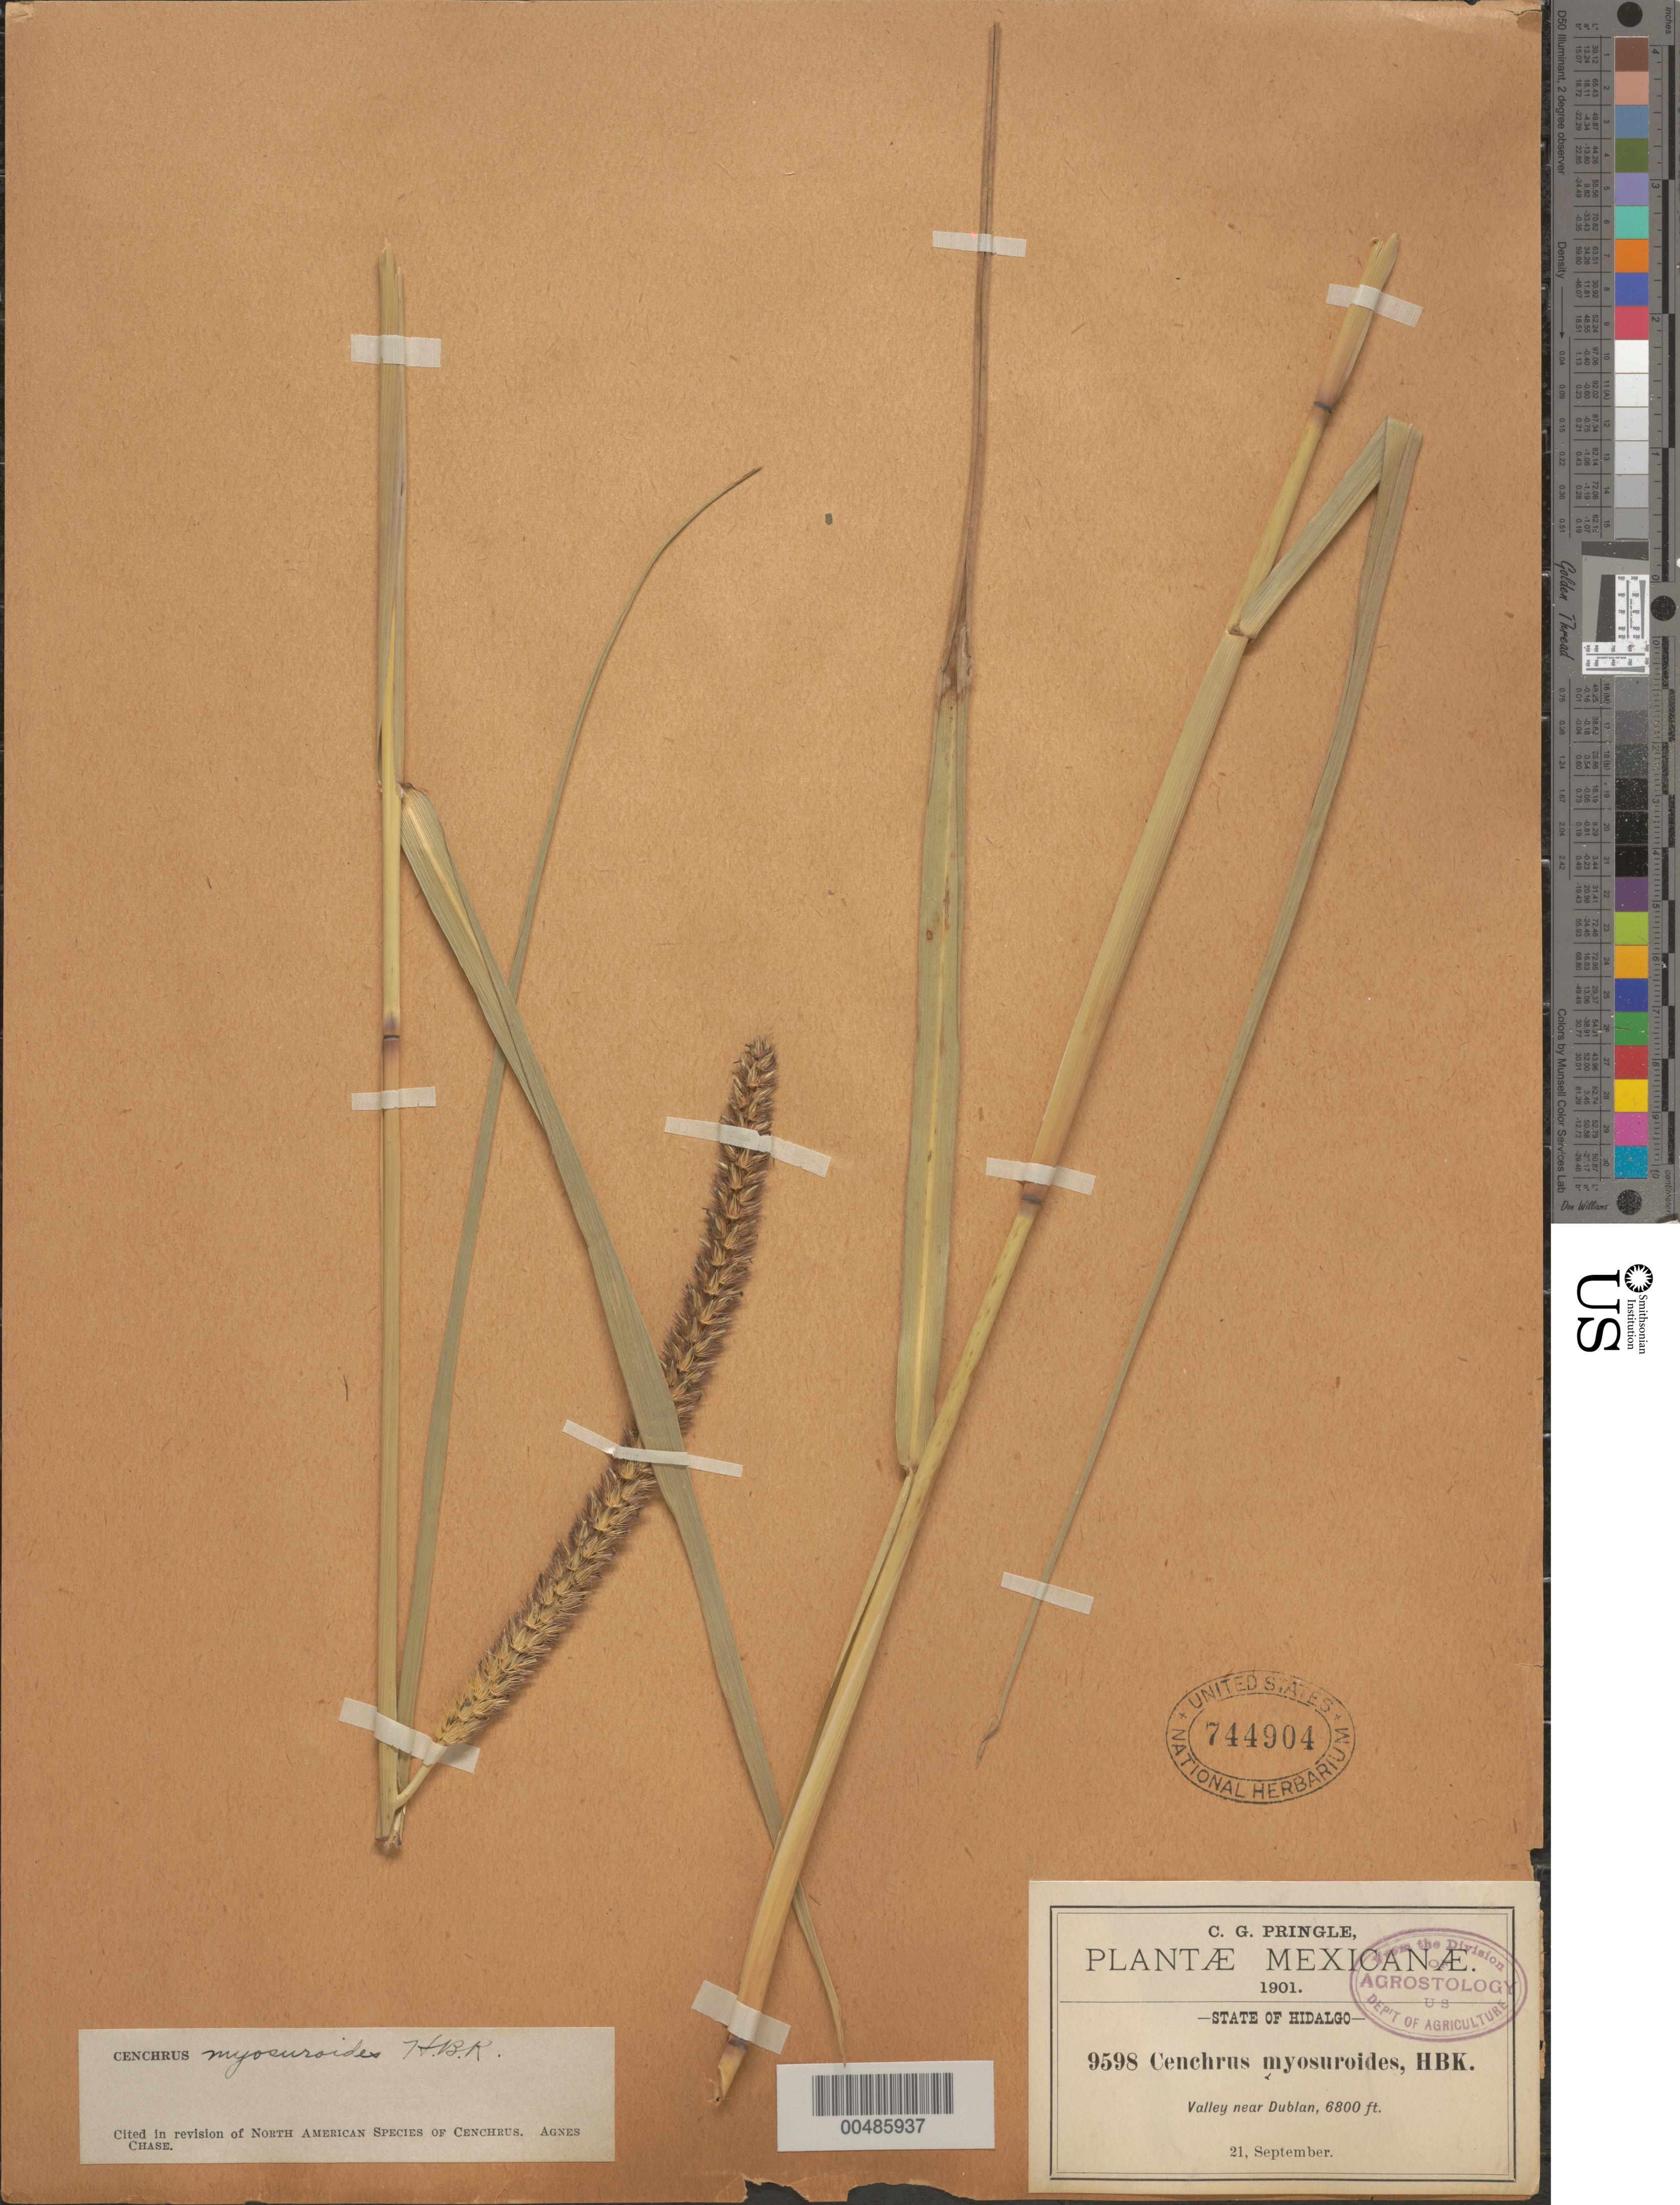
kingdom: Plantae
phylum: Tracheophyta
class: Liliopsida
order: Poales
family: Poaceae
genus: Cenchrus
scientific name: Cenchrus myosuroides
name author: Kunth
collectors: C. G. Pringle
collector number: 9598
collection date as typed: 21 Sep 1901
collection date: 1901-09-21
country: Mexico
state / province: Hidalgo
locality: Valley near Dublan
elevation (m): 2073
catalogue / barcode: US 744904